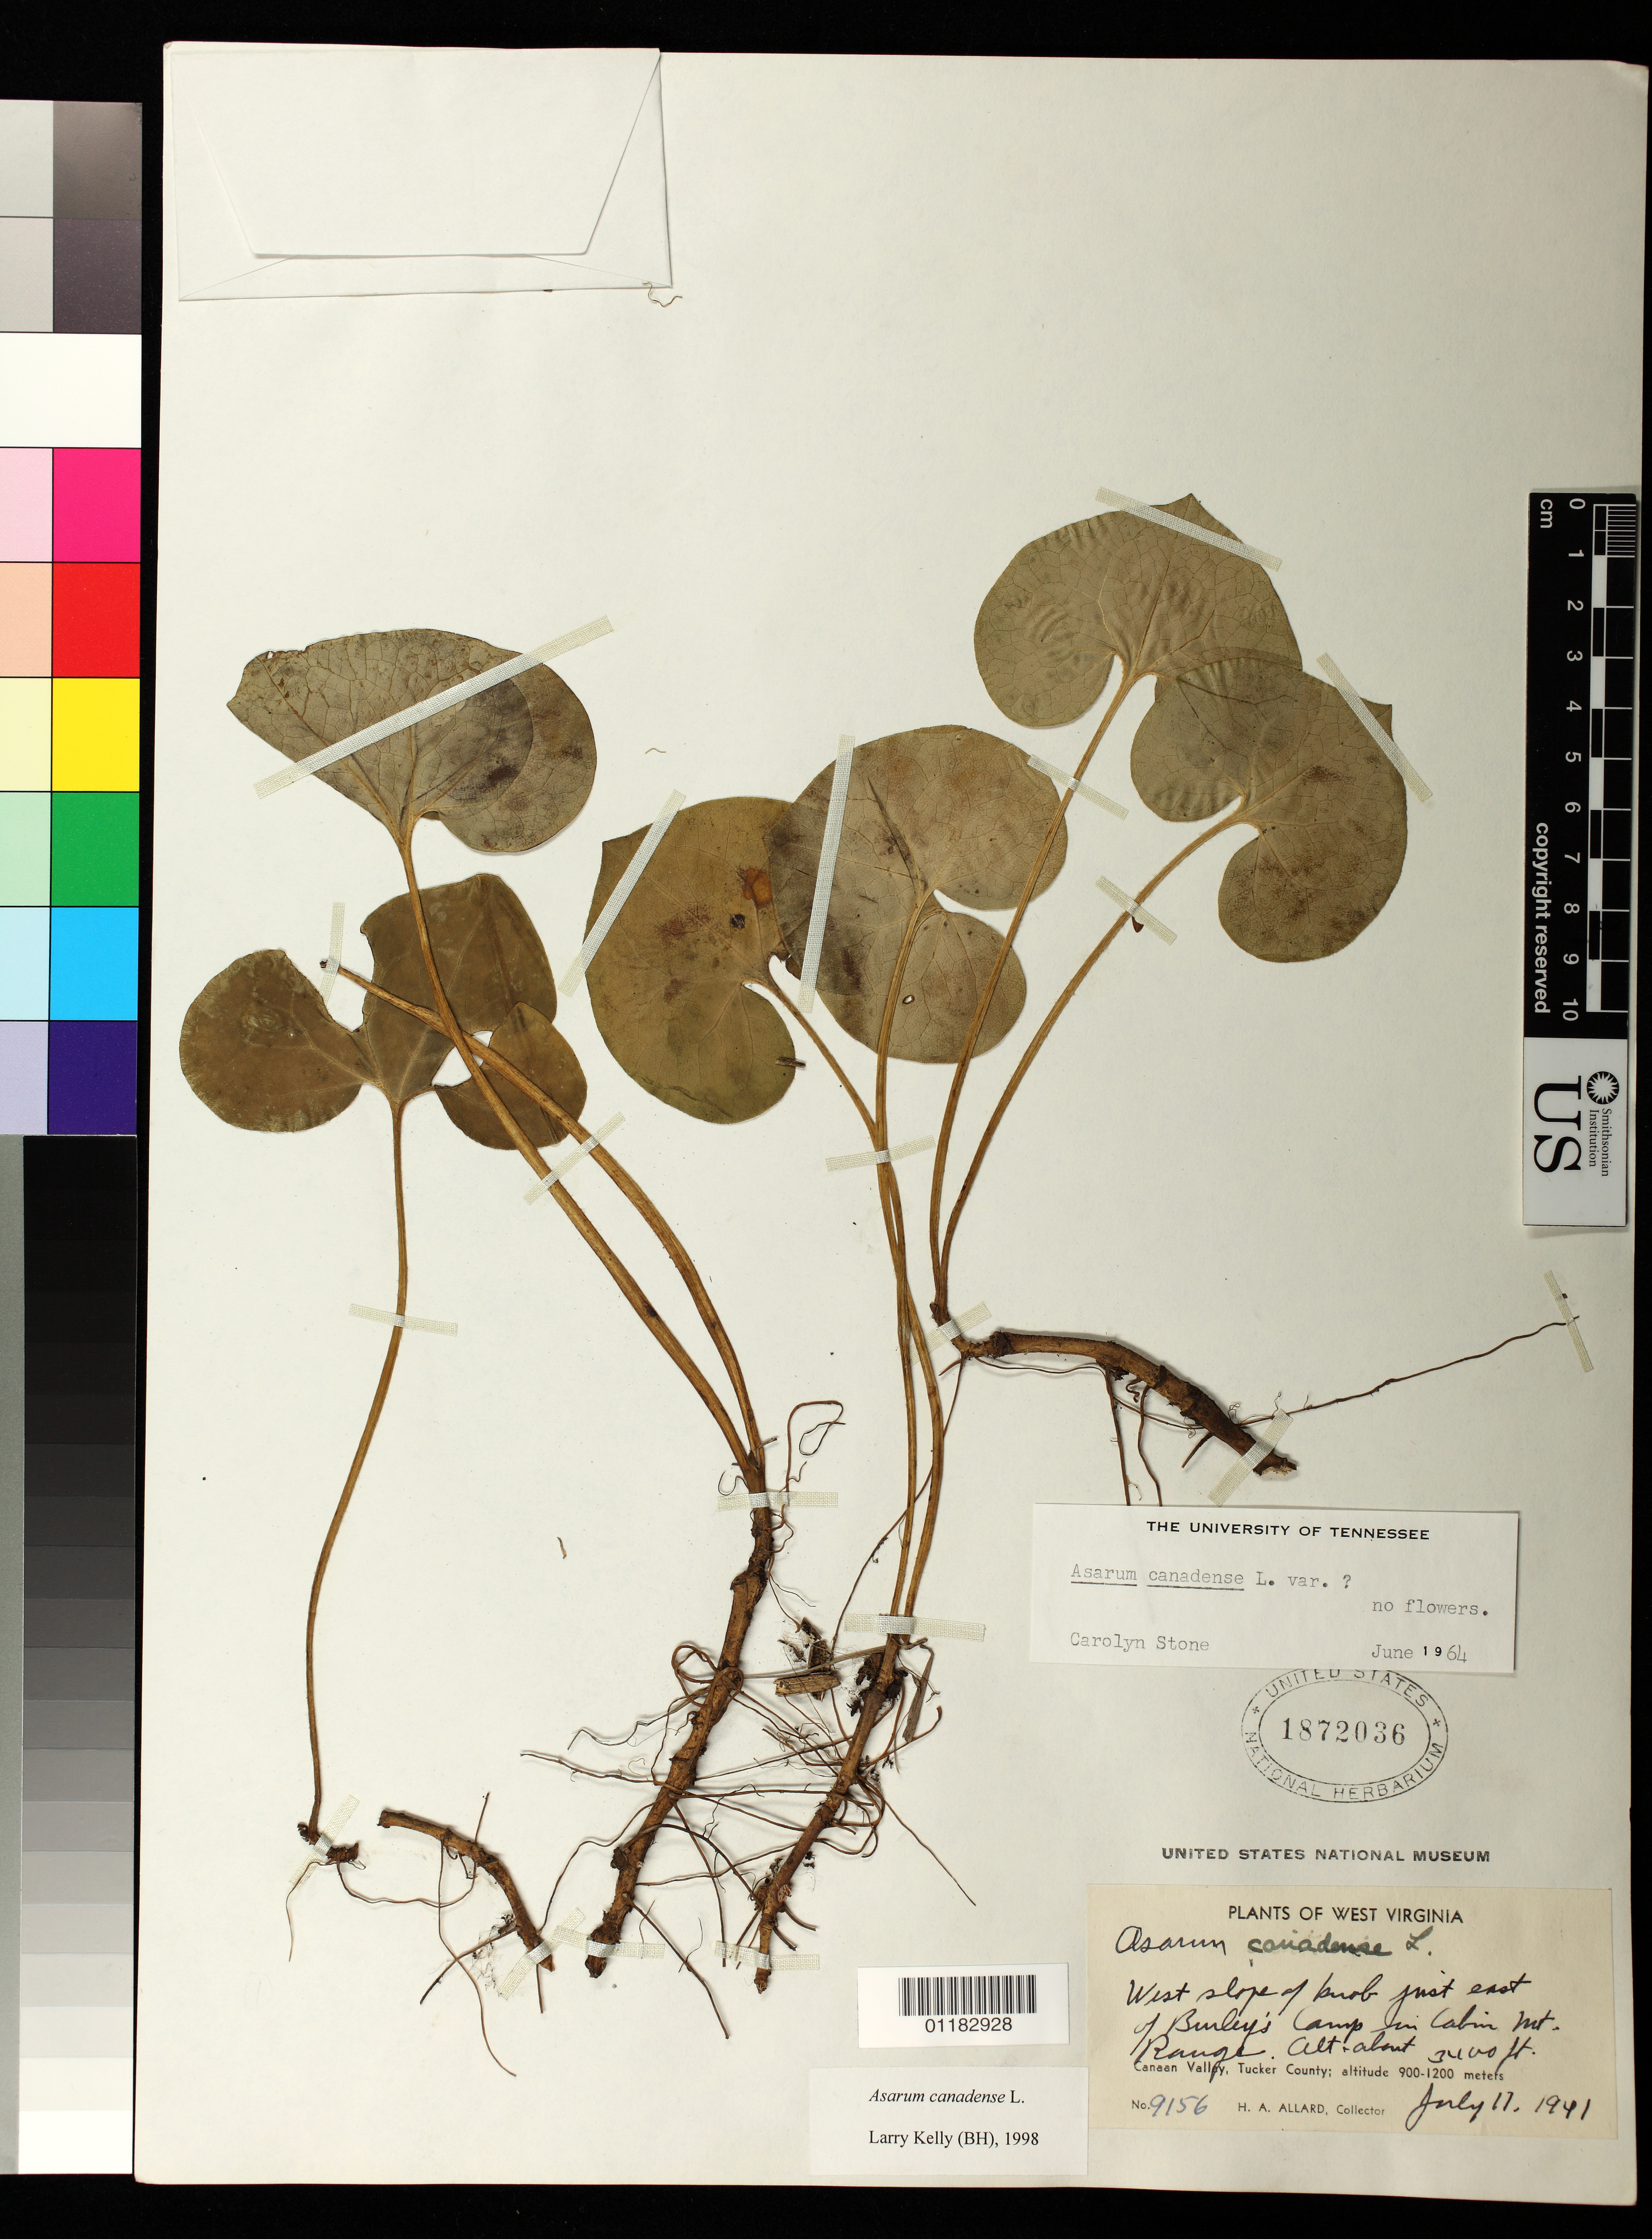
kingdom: Plantae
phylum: Tracheophyta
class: Magnoliopsida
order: Piperales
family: Aristolochiaceae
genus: Asarum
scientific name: Asarum canadense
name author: L.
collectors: H. A. Allard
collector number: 9156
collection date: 1941-07-11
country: United States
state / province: West Virginia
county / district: Tucker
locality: West slope of knob just east of Burley's Camp in Cabin Mt Range, Tucker County. Near Canaan Valley.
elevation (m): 1036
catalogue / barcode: US 1872036